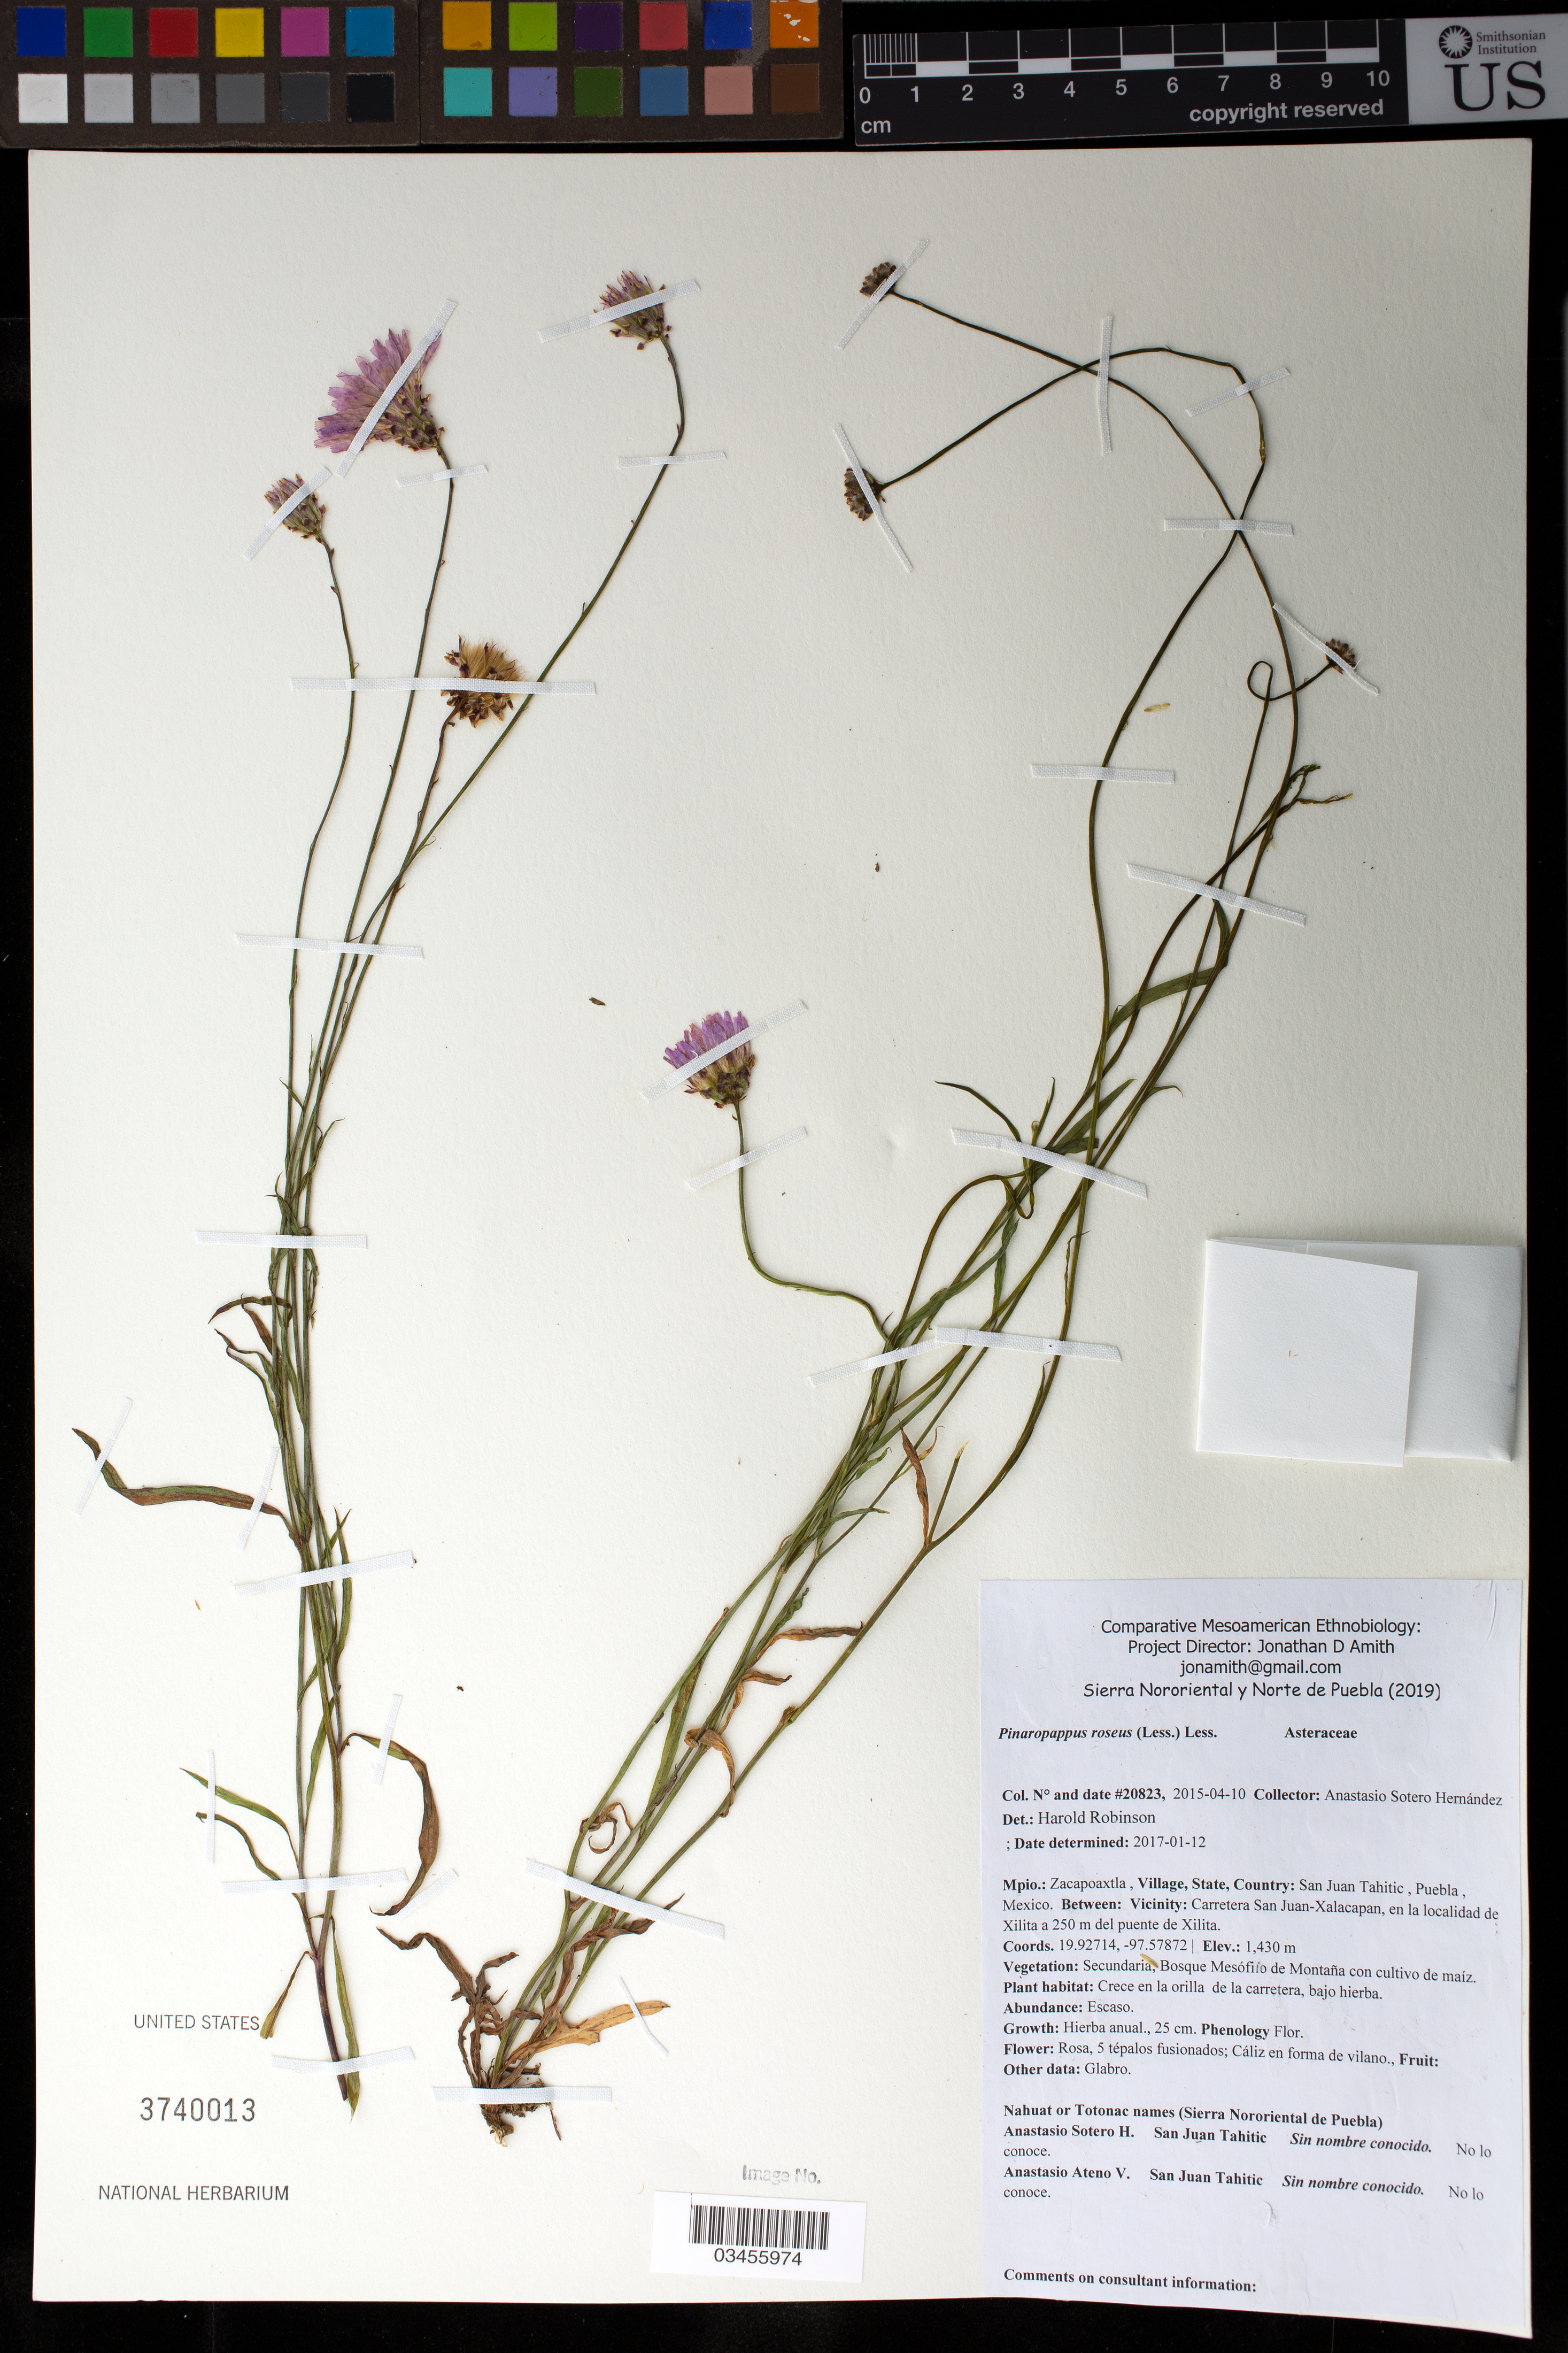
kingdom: Plantae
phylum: Tracheophyta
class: Magnoliopsida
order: Asterales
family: Asteraceae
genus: Pinaropappus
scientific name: Pinaropappus roseus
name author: Less.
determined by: Robinson, Harold E., (US)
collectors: A. Sotero H.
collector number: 20823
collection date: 2015-04-10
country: México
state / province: Puebla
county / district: Zacapoaxtla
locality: PUEBLO: San Juan Tahitic; LOCALIDAD EXACTA: Carretera San Juan-Xalacapan, en la localidad de Xilita a 250 m del puente de Xilita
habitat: Bosque mesófilo de montaña con cultivo de maíz | Crece en la orilla de la carretera, bajo hierba.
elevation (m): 1430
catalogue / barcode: US 3740013